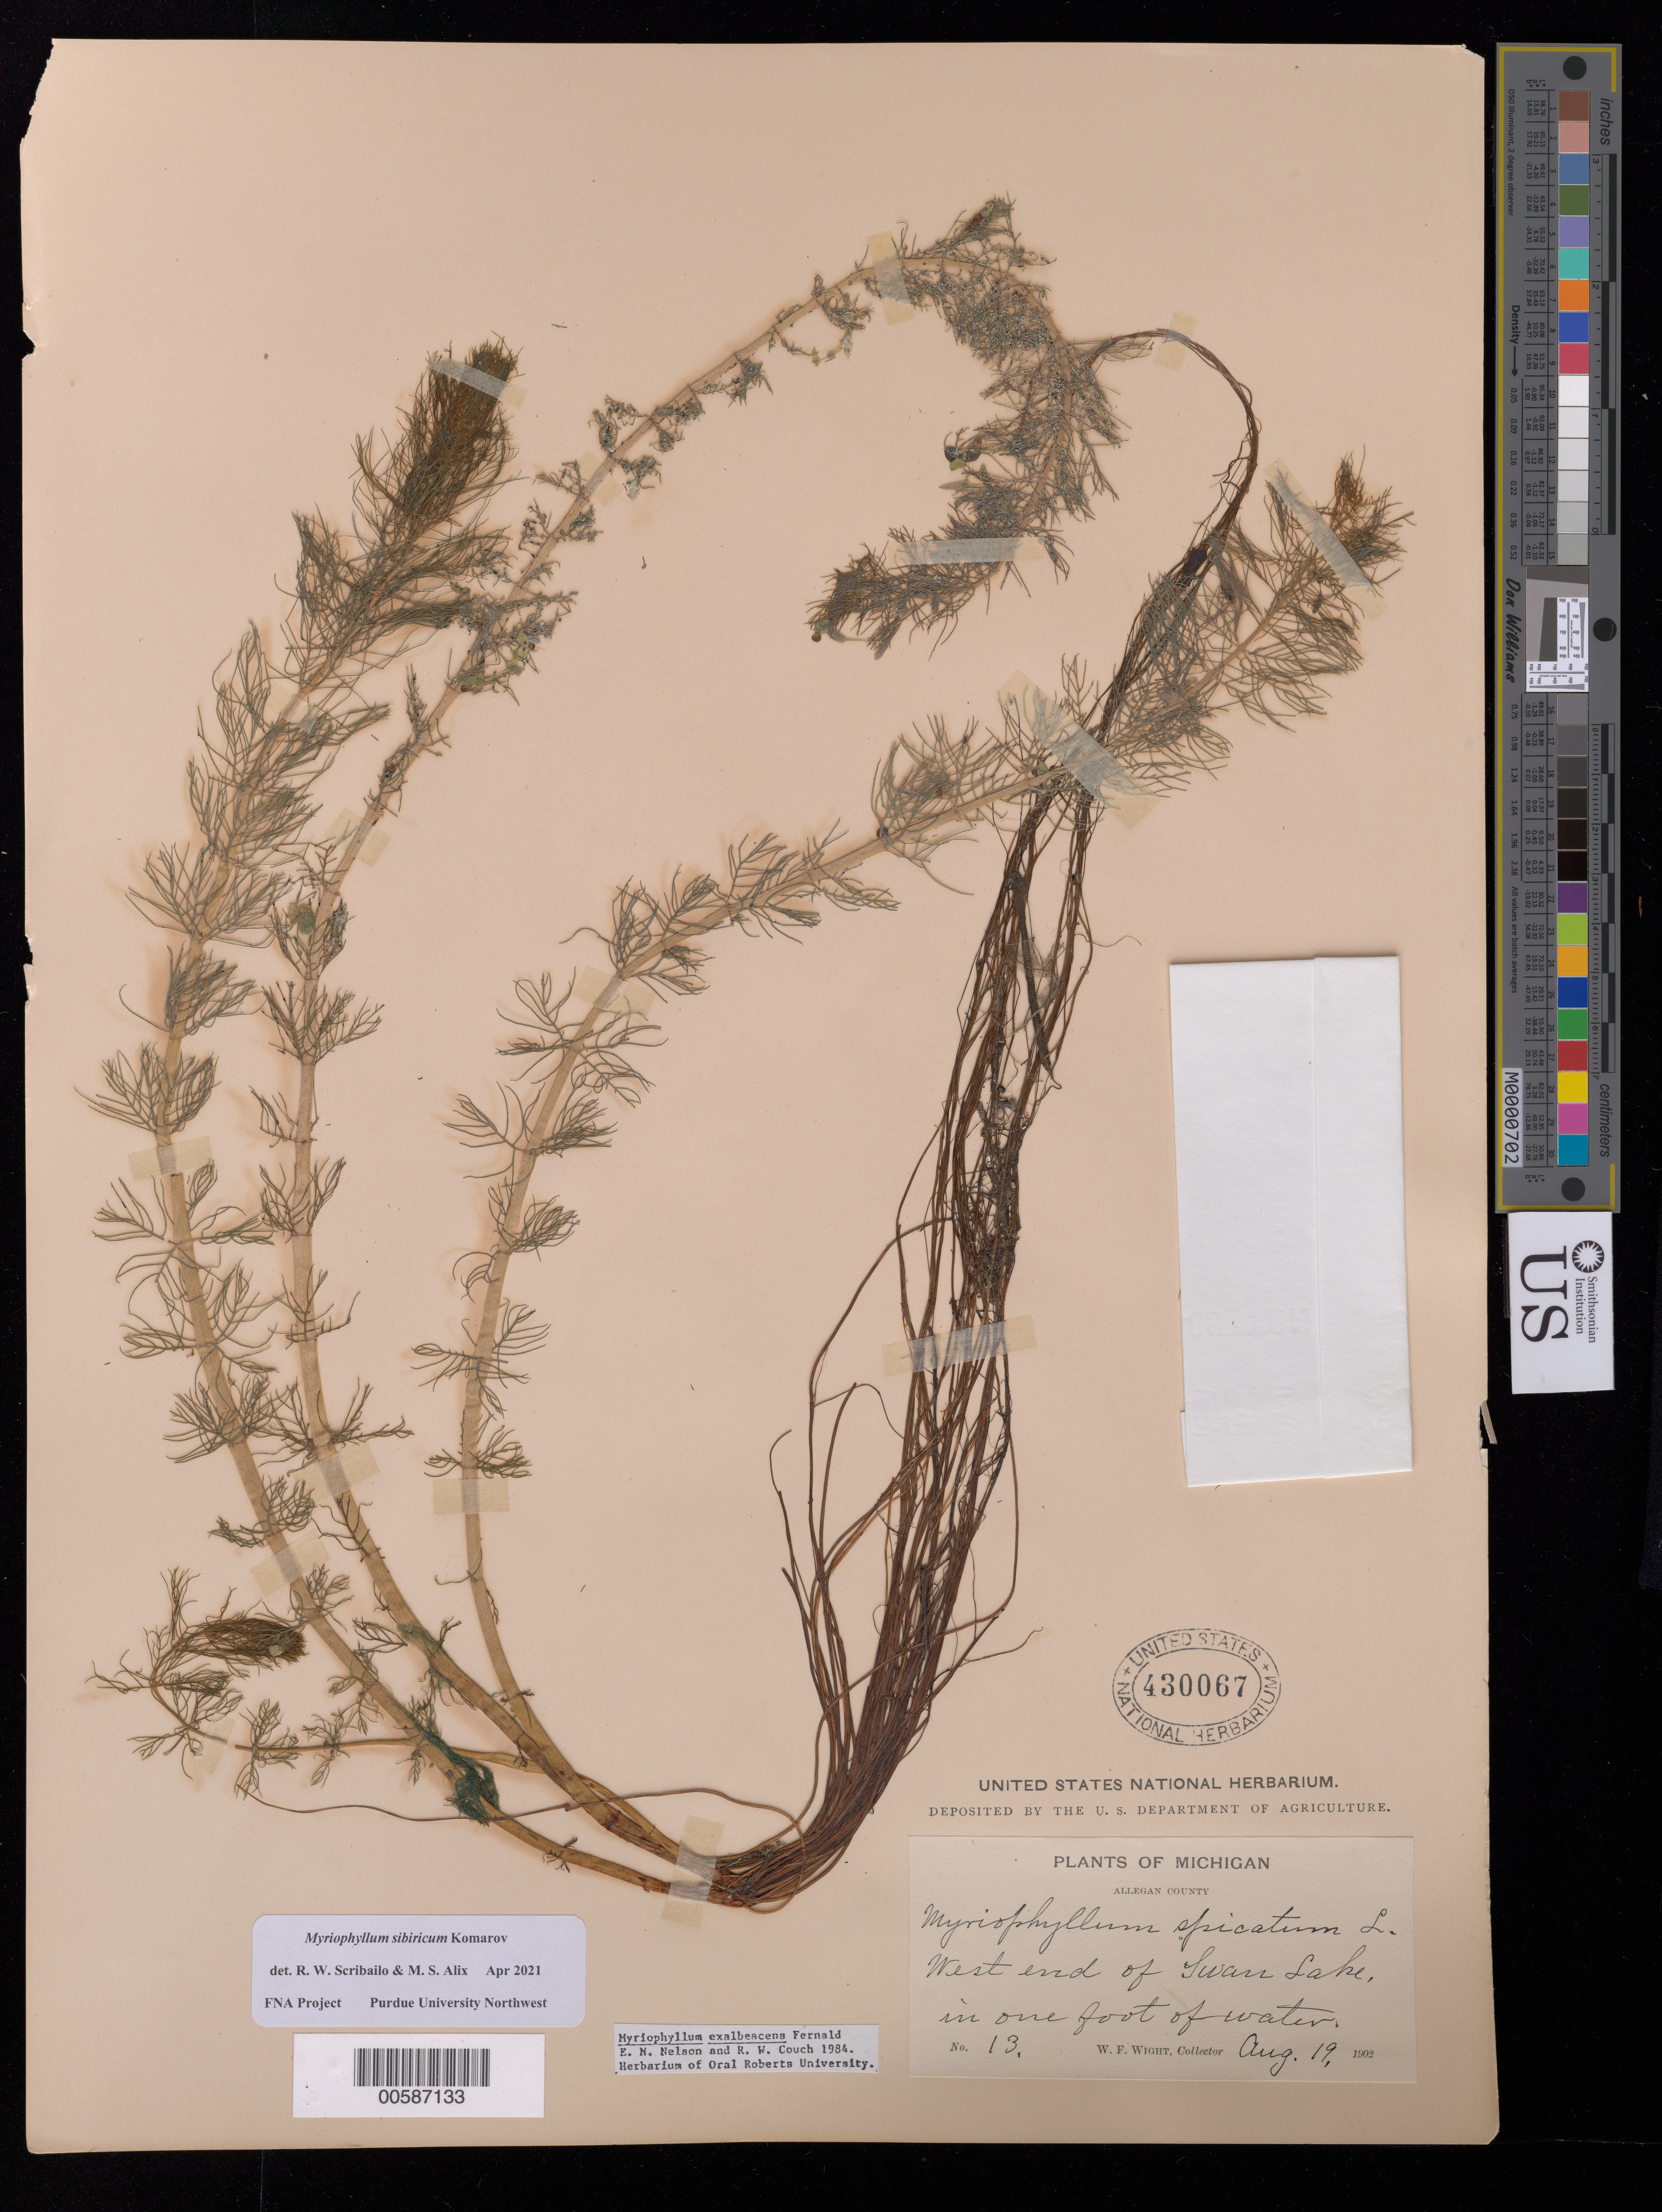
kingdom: Plantae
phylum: Tracheophyta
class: Magnoliopsida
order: Saxifragales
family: Haloragaceae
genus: Myriophyllum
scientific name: Myriophyllum sibiricum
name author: Kom.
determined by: Scribailo, R. W.; Alix, M. S.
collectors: W. Wight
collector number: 13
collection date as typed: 19 Aug 1902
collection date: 1902-08-19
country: United States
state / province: Michigan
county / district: Allegan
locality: Swan Lake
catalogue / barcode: US 430067